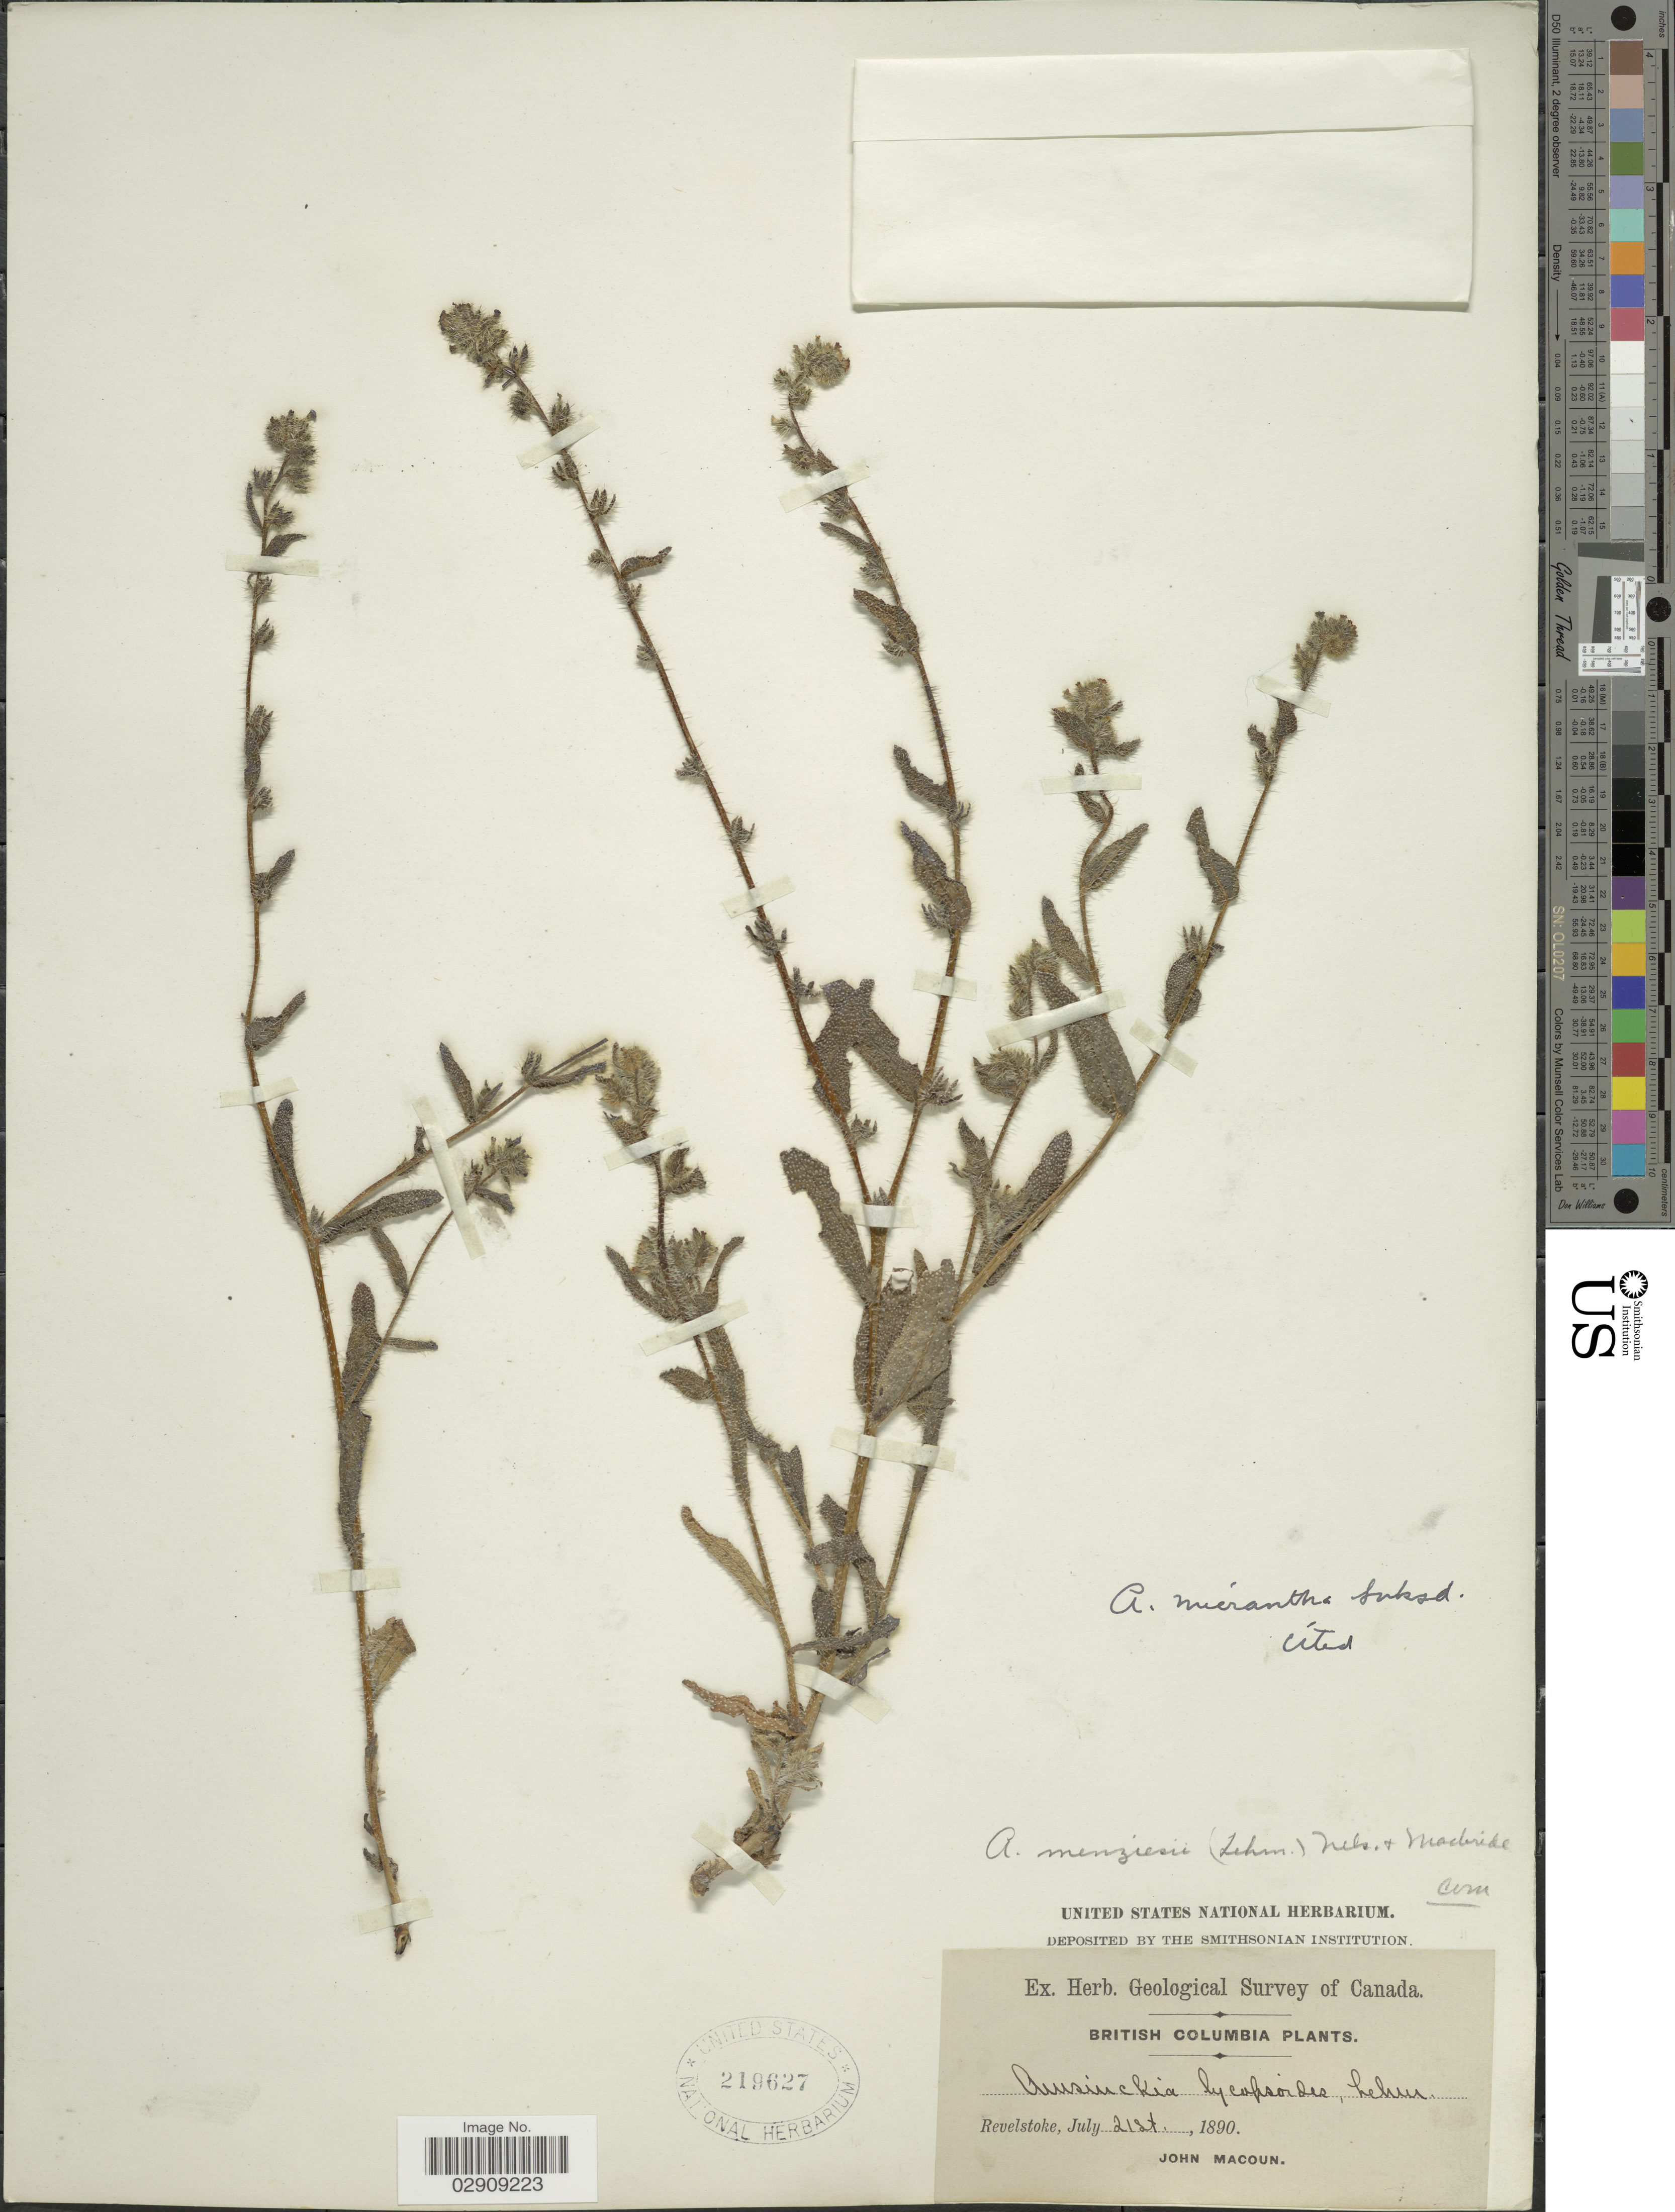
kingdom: Plantae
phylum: Tracheophyta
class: Magnoliopsida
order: Boraginales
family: Boraginaceae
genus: Amsinckia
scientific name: Amsinckia menziesii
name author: A. Nelson & J.F. Macbr.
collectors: J. Macoun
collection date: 1890-07-21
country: Canada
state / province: British Columbia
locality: Revelstoke.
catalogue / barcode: US 219627